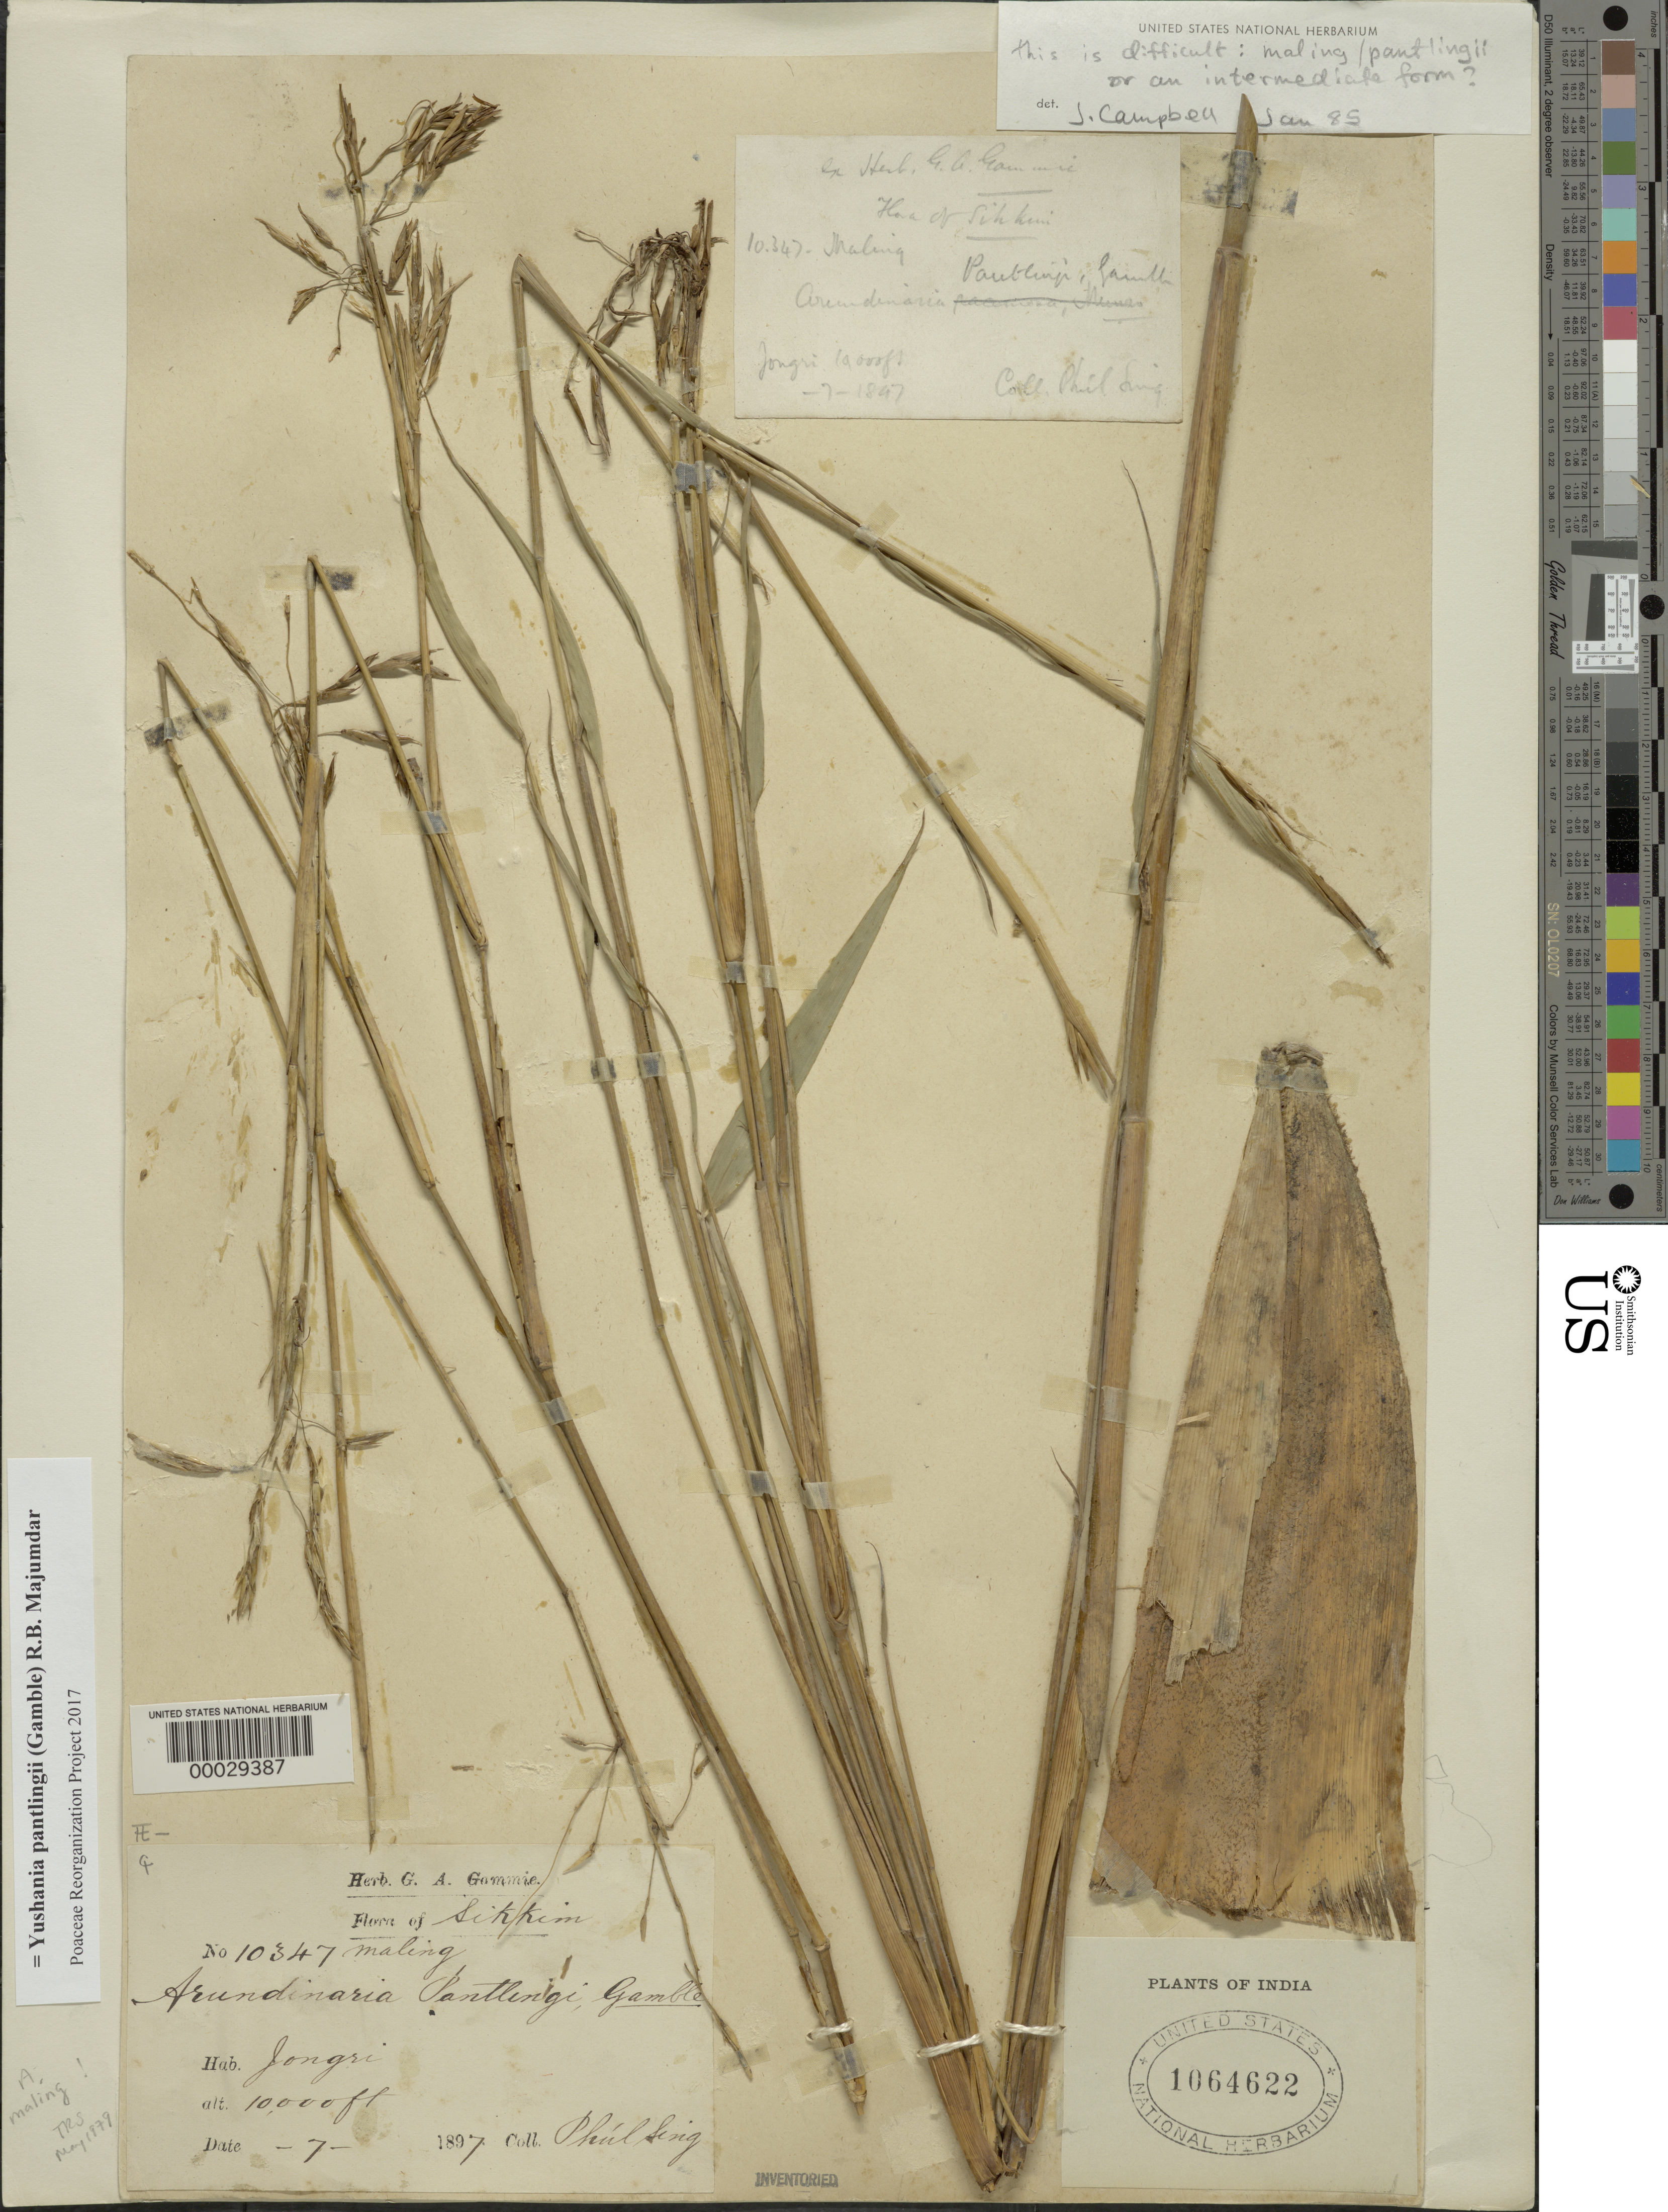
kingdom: Plantae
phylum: Tracheophyta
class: Liliopsida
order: Poales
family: Poaceae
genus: Yushania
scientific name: Yushania pantlingii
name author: (Gamble) R.B. Majumdar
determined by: Poaceae Reorganization Project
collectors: P. Sing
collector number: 10347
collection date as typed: Jul 1897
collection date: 1897-07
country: India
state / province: Sikkim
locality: Jongri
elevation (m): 3050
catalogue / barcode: US 1064622